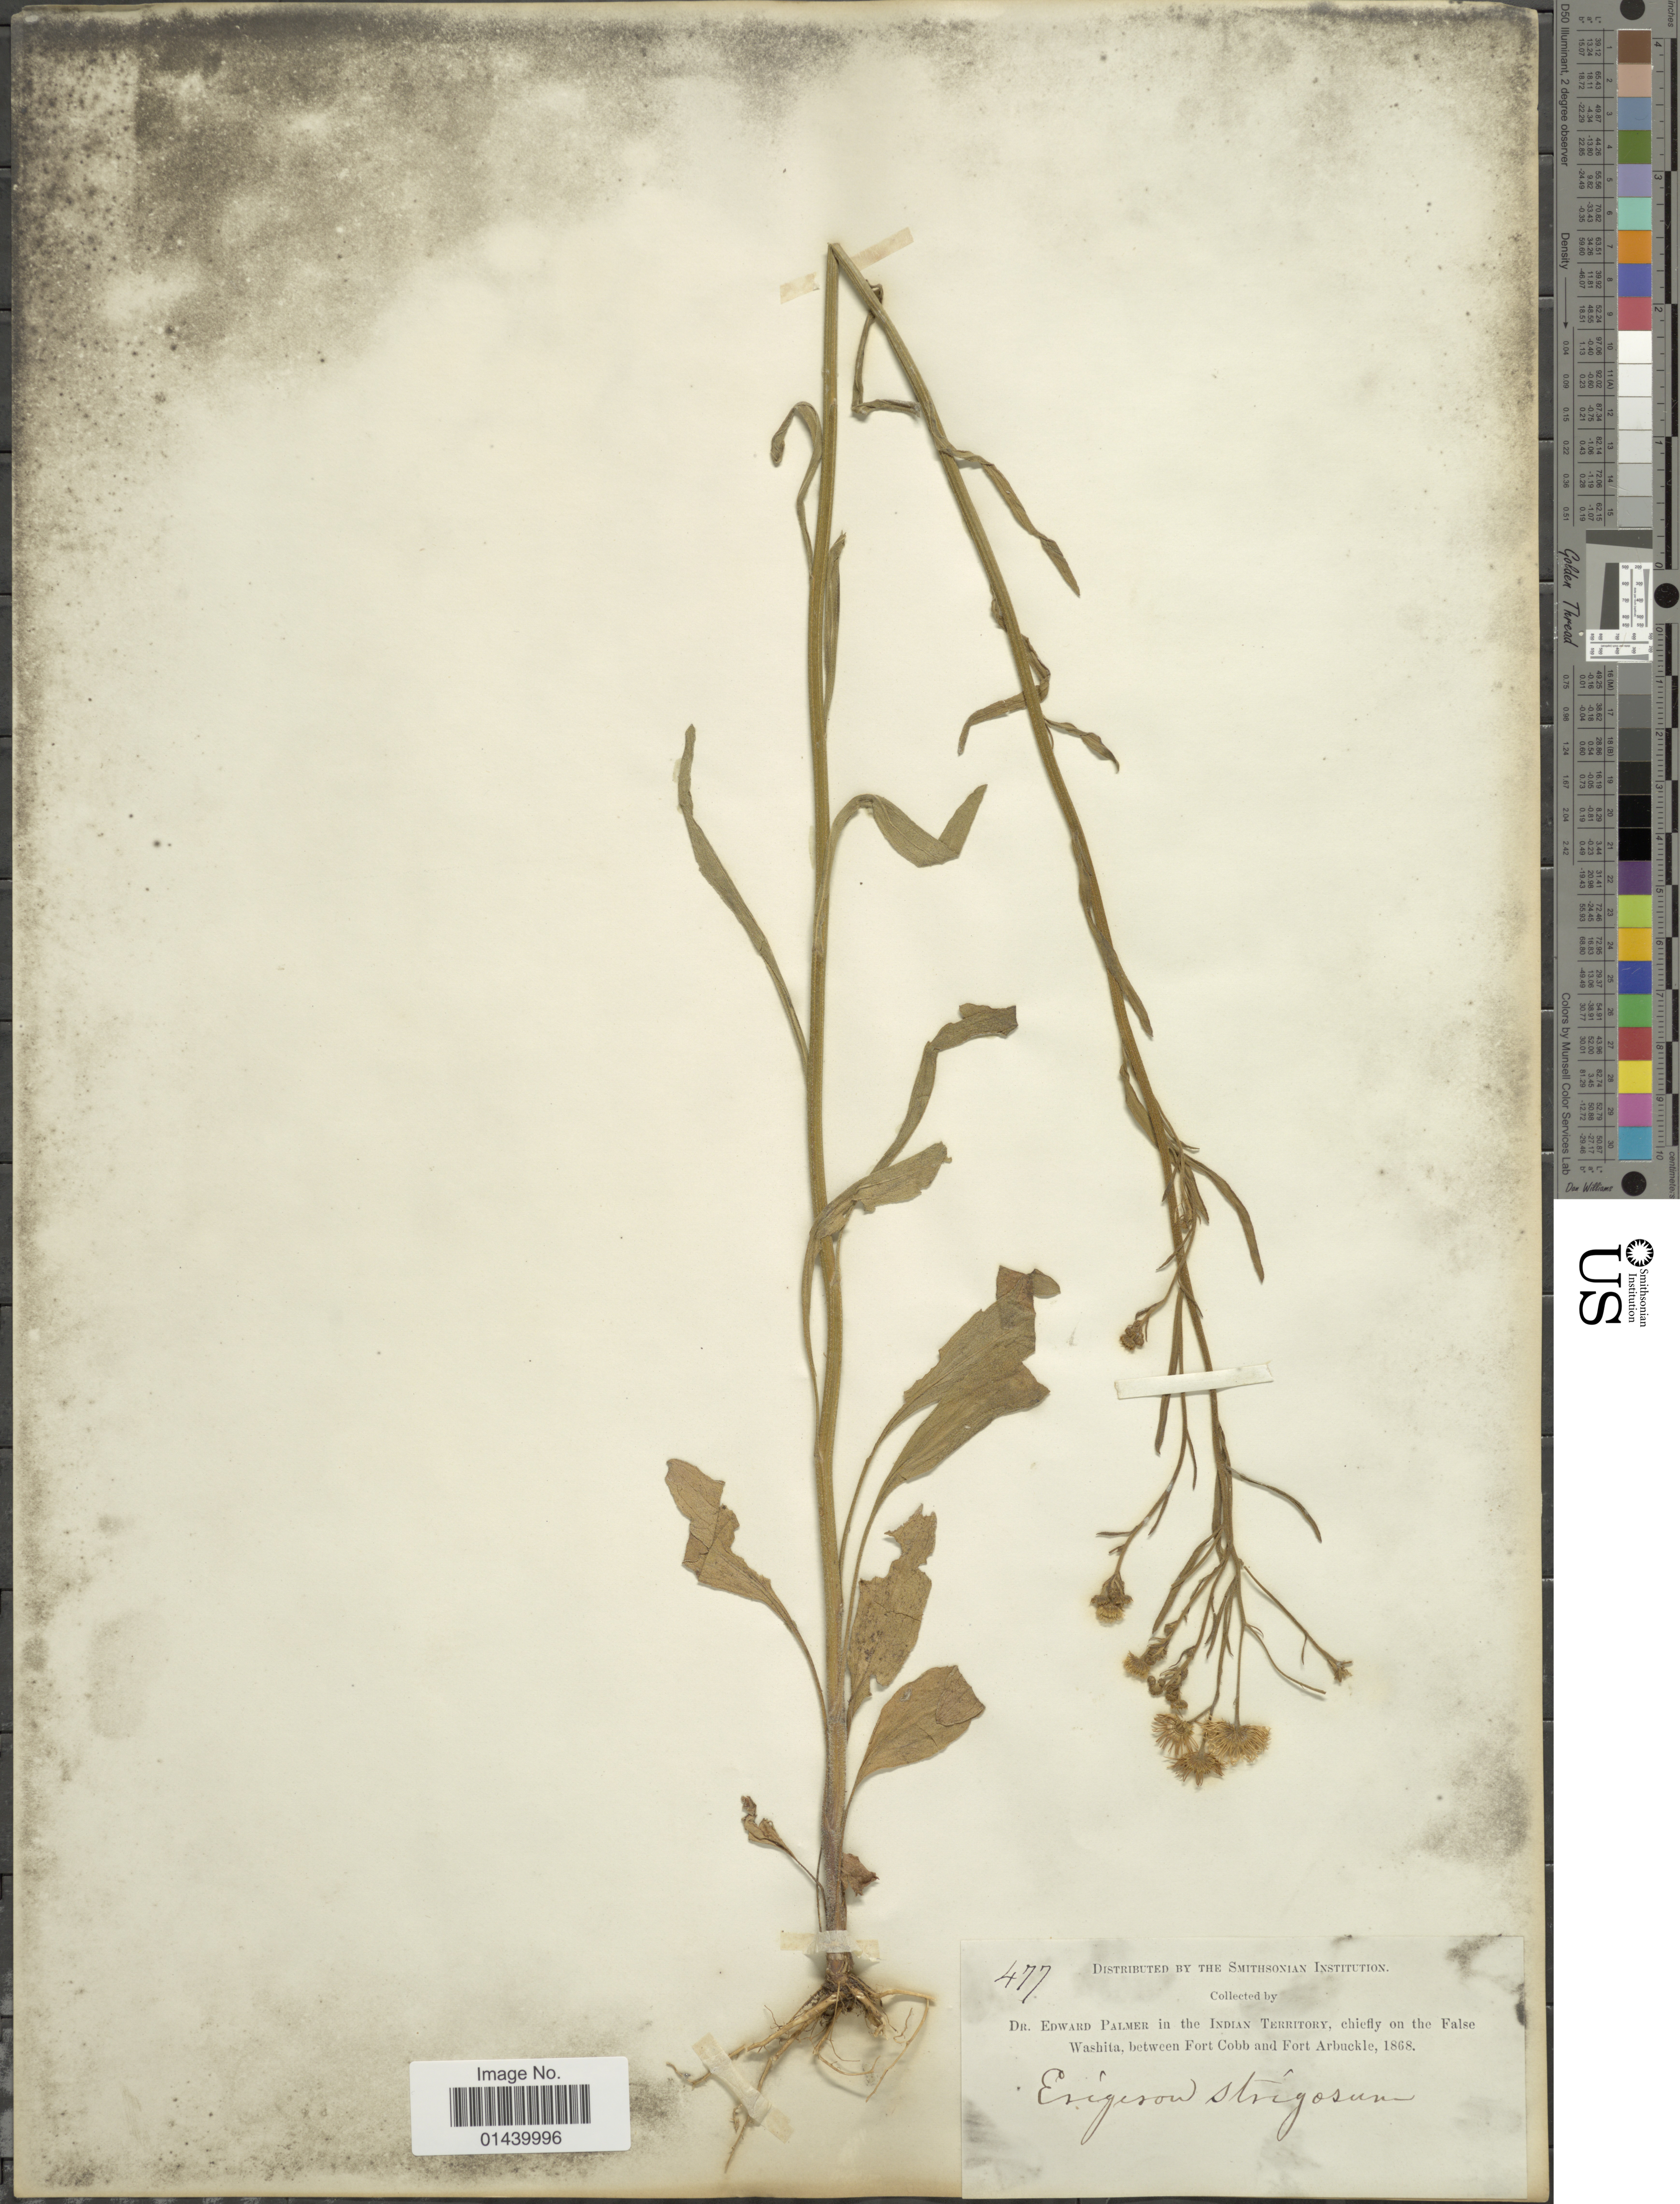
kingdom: Plantae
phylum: Tracheophyta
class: Magnoliopsida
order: Asterales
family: Asteraceae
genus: Erigeron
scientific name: Erigeron strigosus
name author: Muhl. ex Willd.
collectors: E. Palmer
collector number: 477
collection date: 1868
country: United States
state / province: Oklahoma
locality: In the Indian Territory, chiefly on the False Washita, between Fort Cobb and Fort Arbuckle.